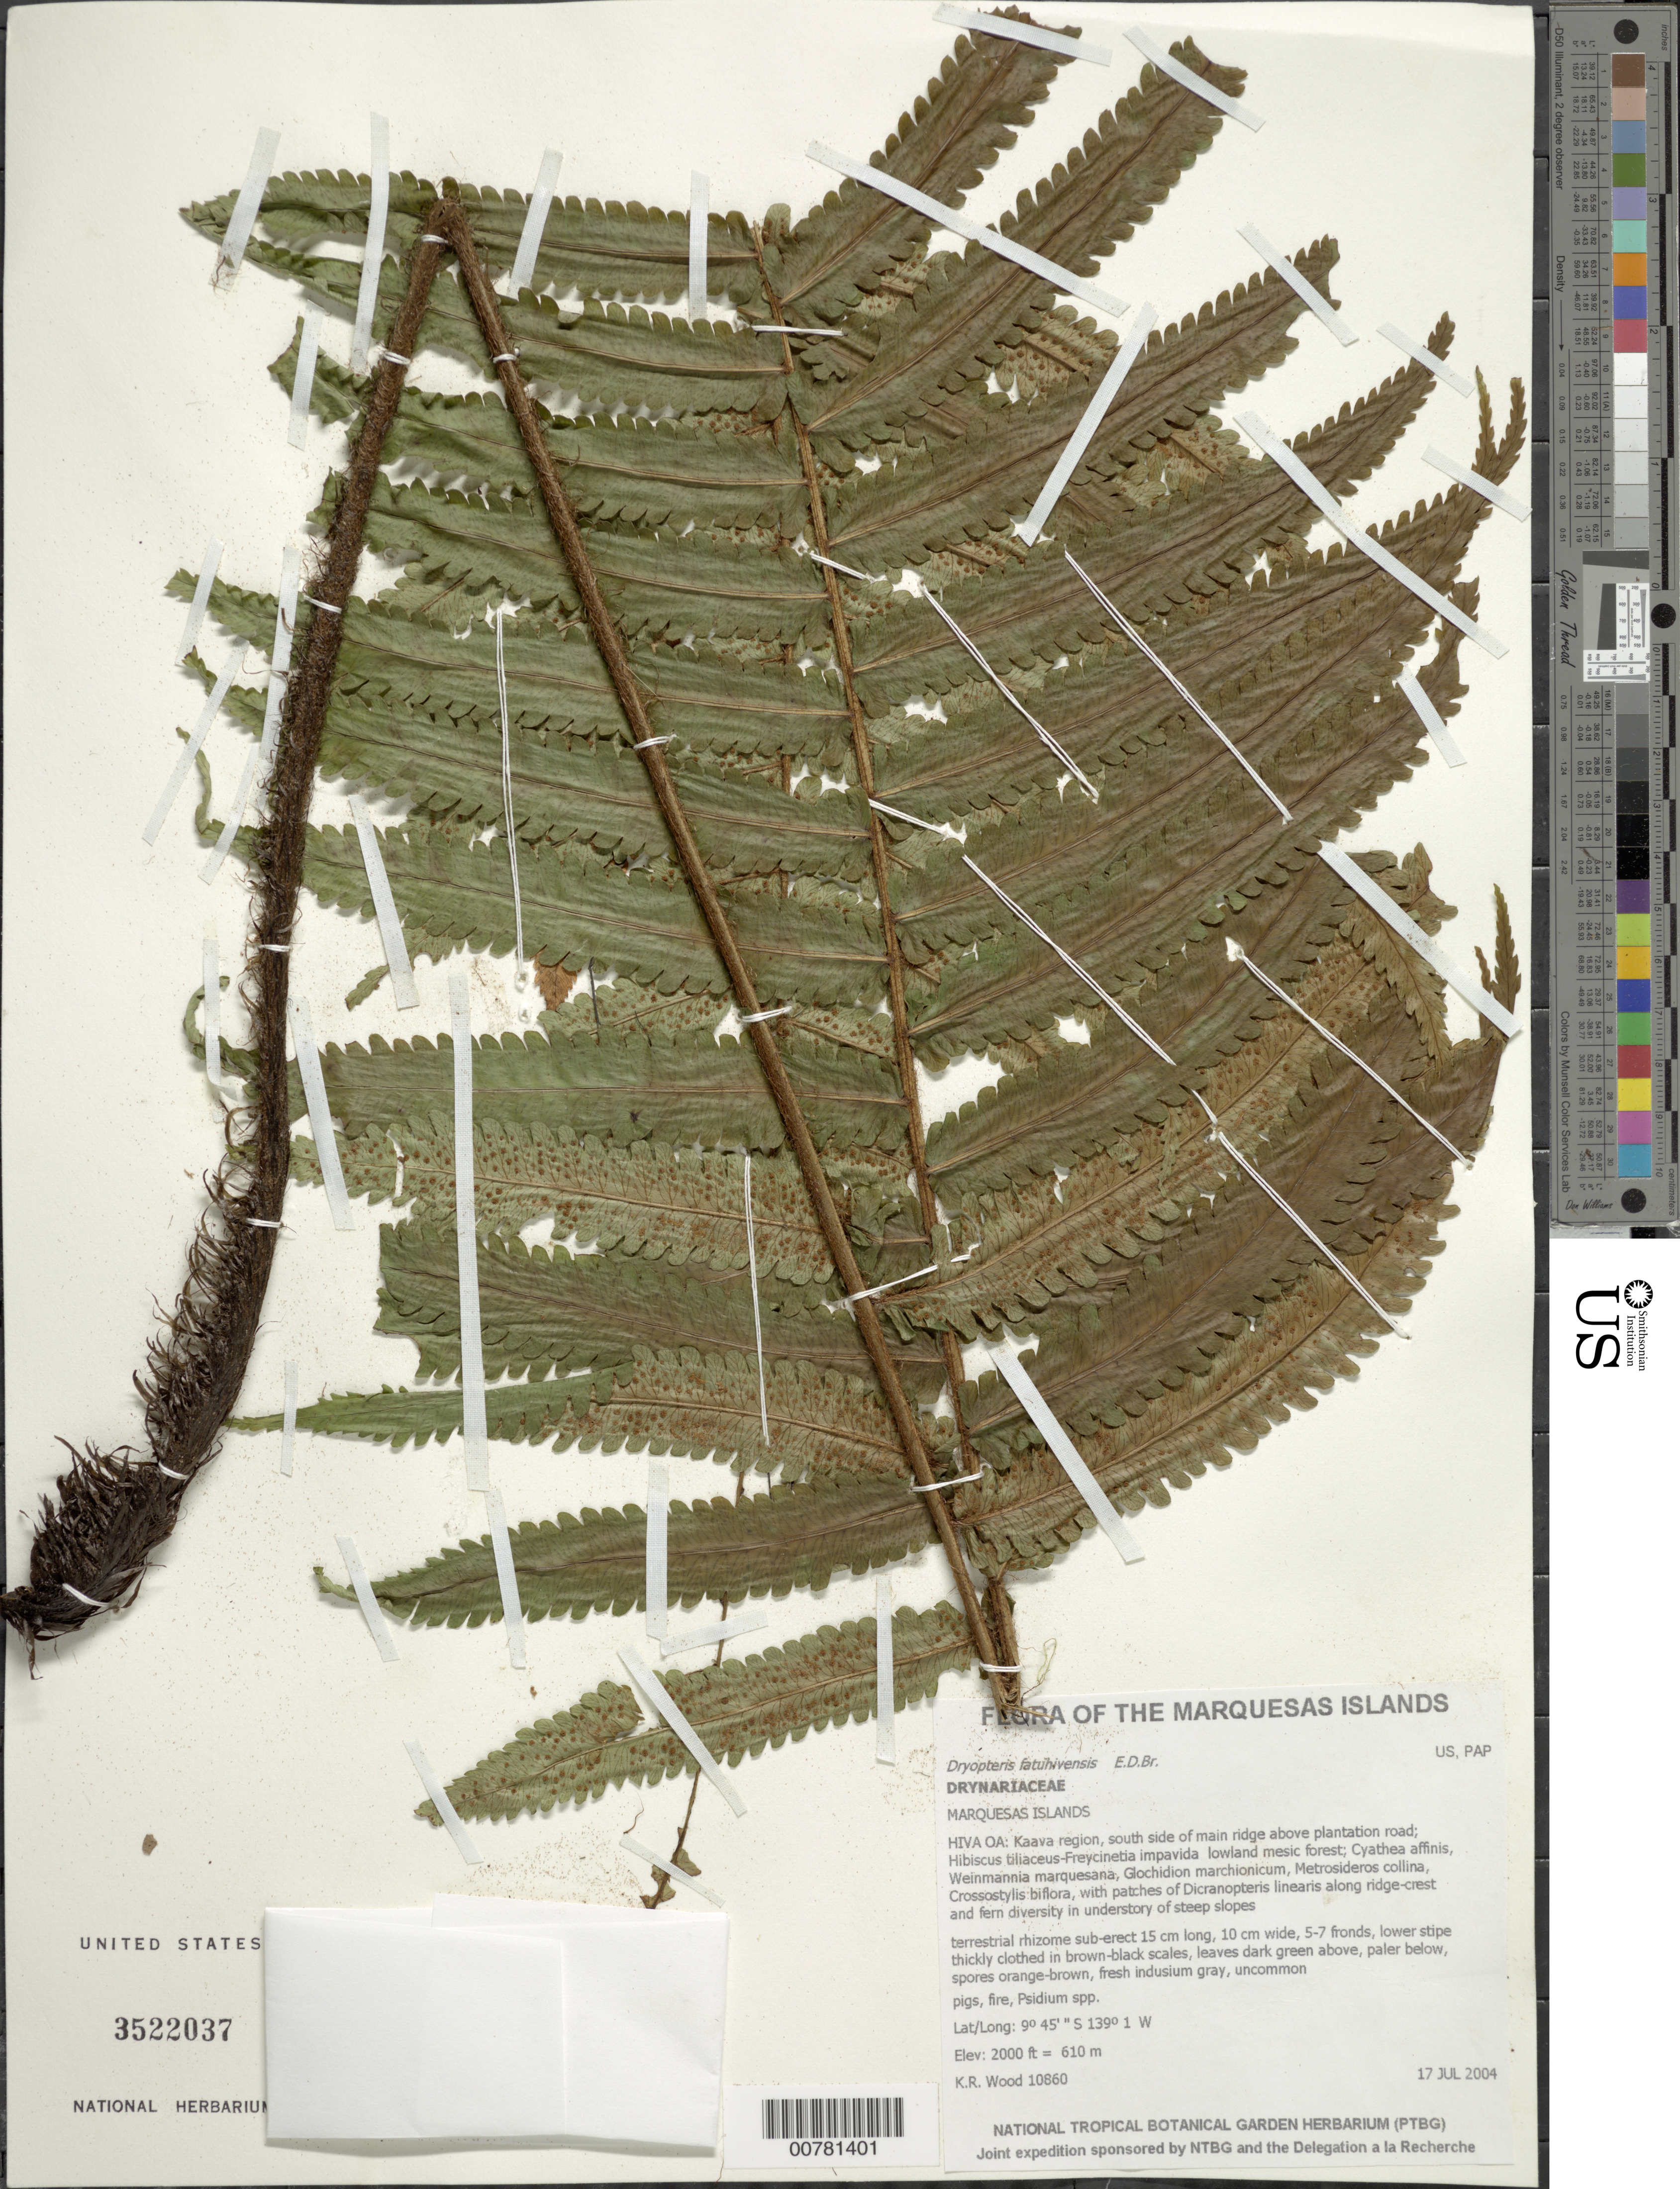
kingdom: Plantae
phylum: Tracheophyta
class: Polypodiopsida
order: Polypodiales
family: Dryopteridaceae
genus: Dryopteris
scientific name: Dryopteris fatuhivensis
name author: E.D. Br.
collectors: K. R. Wood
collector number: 10860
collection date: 2004-07-17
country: French Polynesia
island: Hiva Oa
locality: Kaava region, south side of main ridge above plantation road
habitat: Hibiscus tiliaceus - Freycinetia impavida lowland mesic forest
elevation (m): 610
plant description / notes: Pigs, fire, Psidium spp.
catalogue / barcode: US 3522037